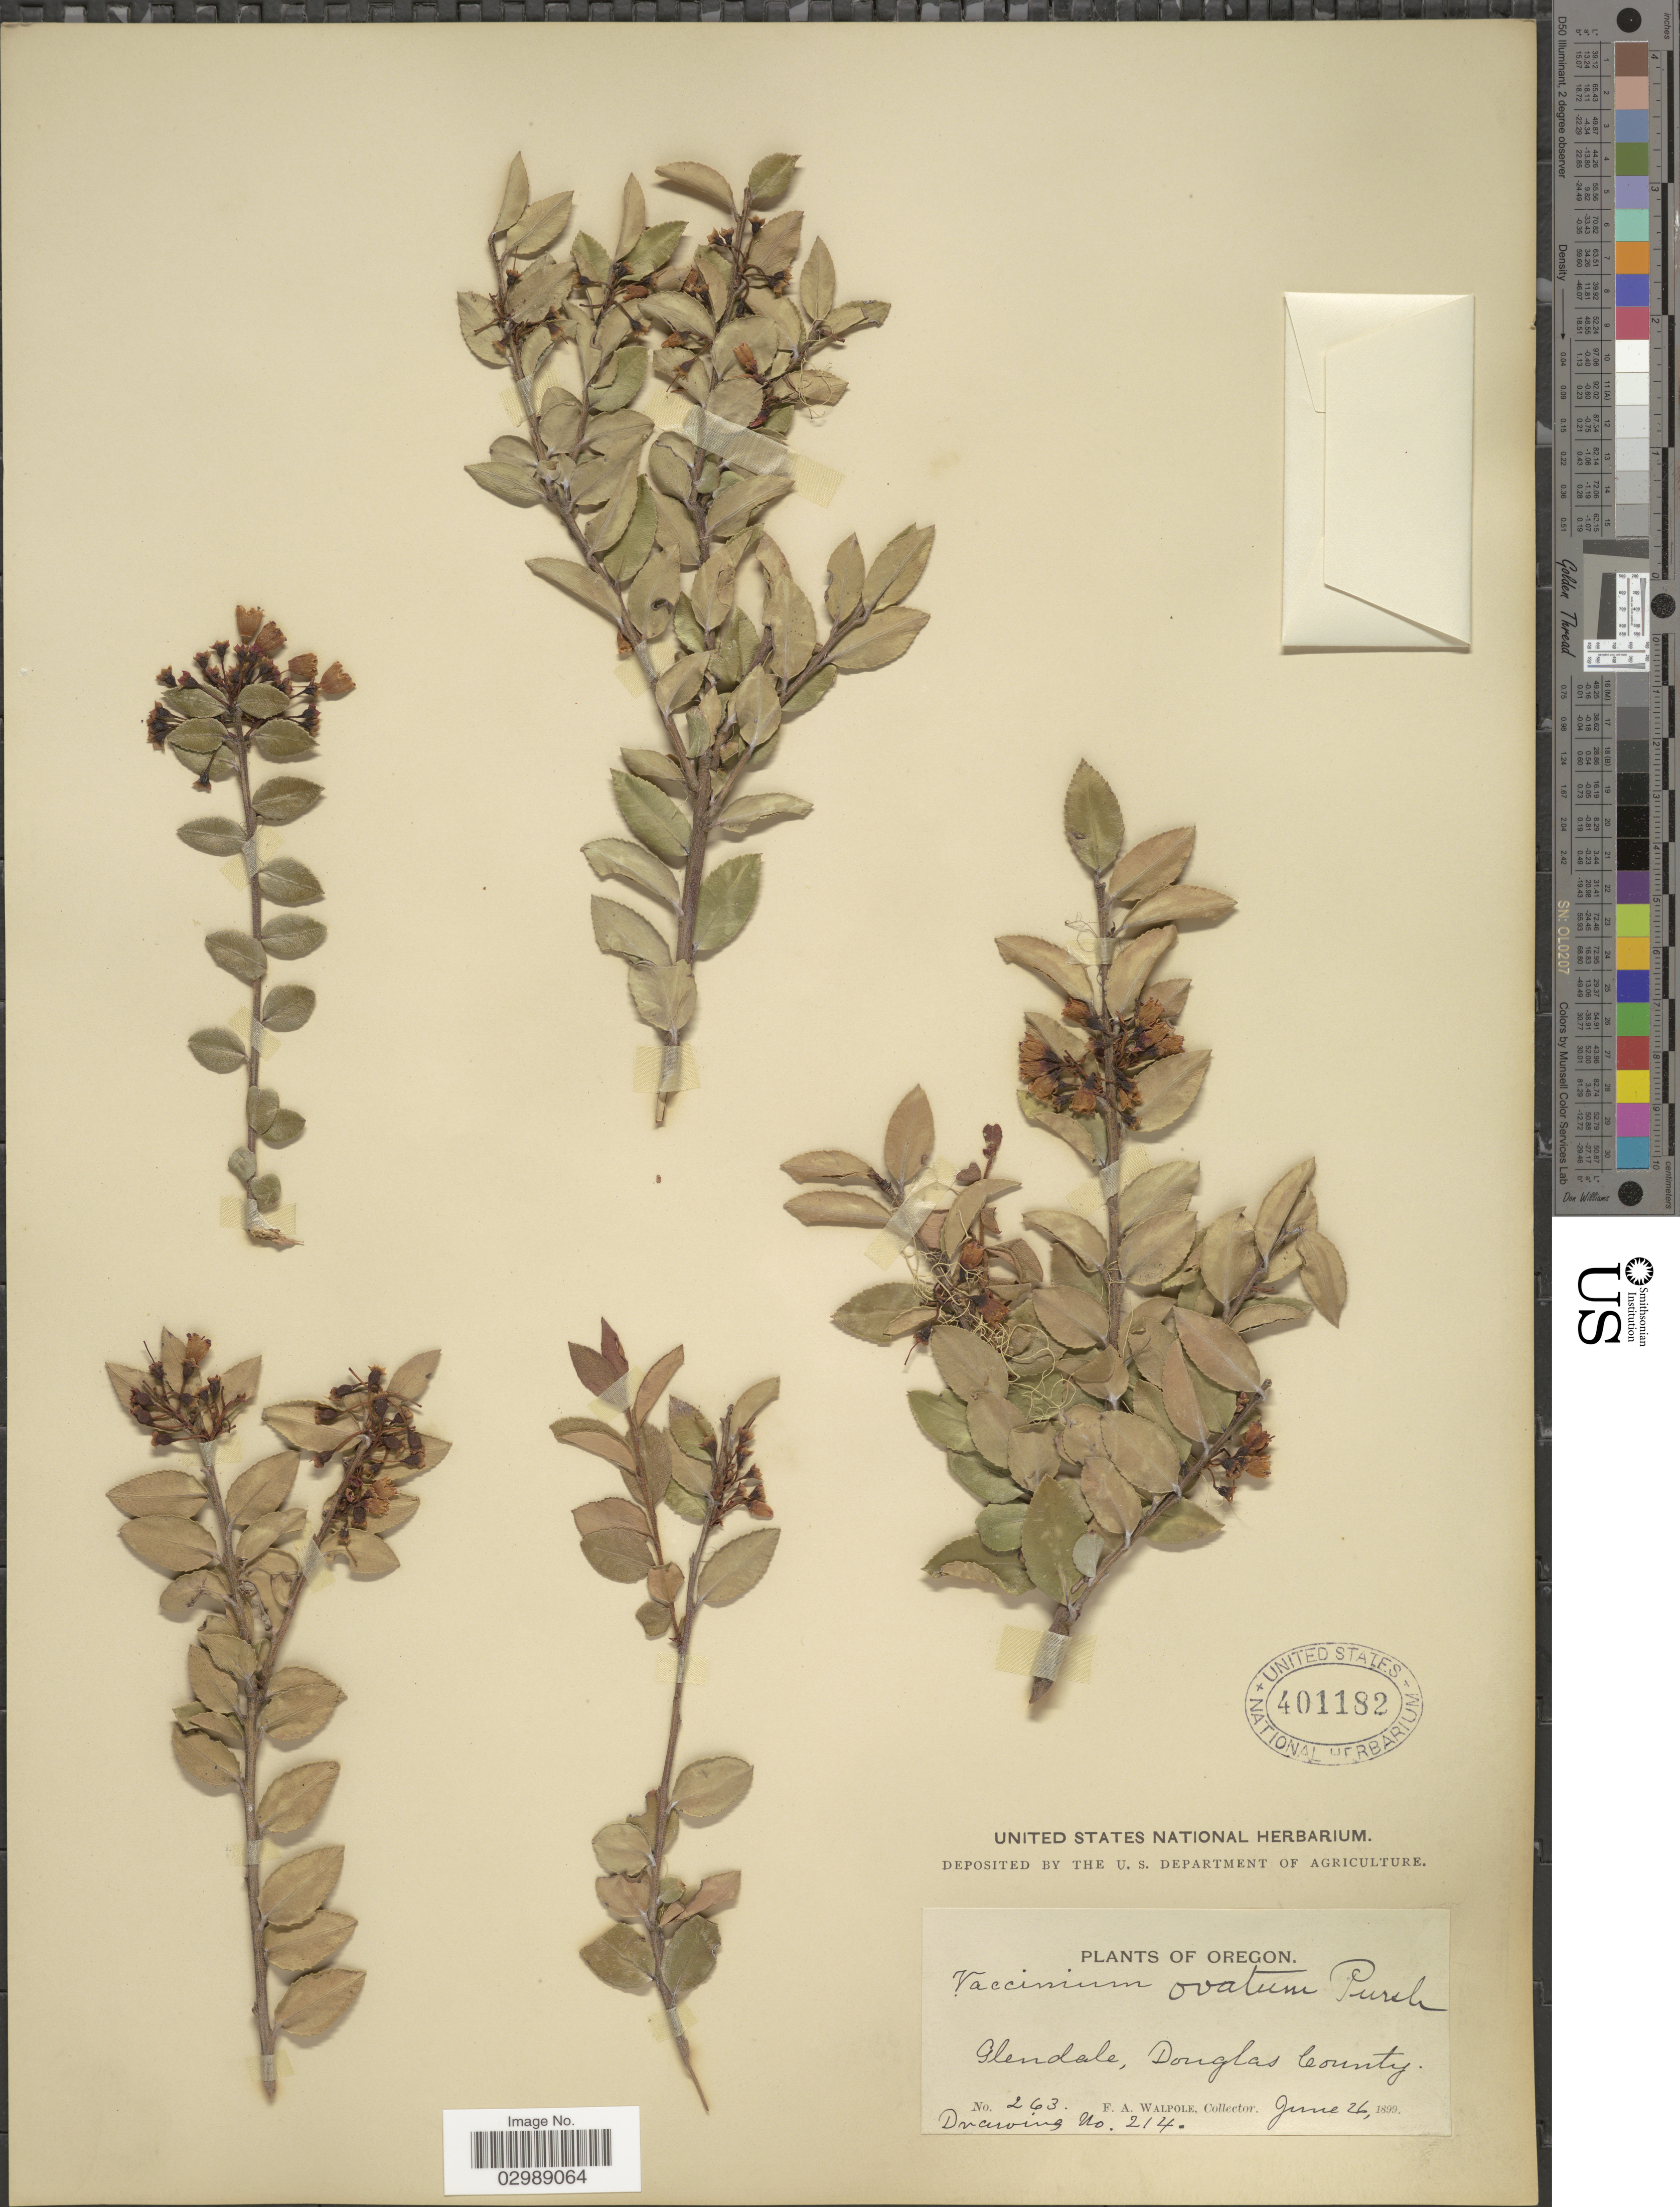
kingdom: Plantae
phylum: Tracheophyta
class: Magnoliopsida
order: Ericales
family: Ericaceae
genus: Vaccinium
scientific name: Vaccinium ovatum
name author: Pursh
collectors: F. Walpole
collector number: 263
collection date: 1899-06-26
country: United States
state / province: Oregon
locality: Glendale, Douglas County.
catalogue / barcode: US 401182